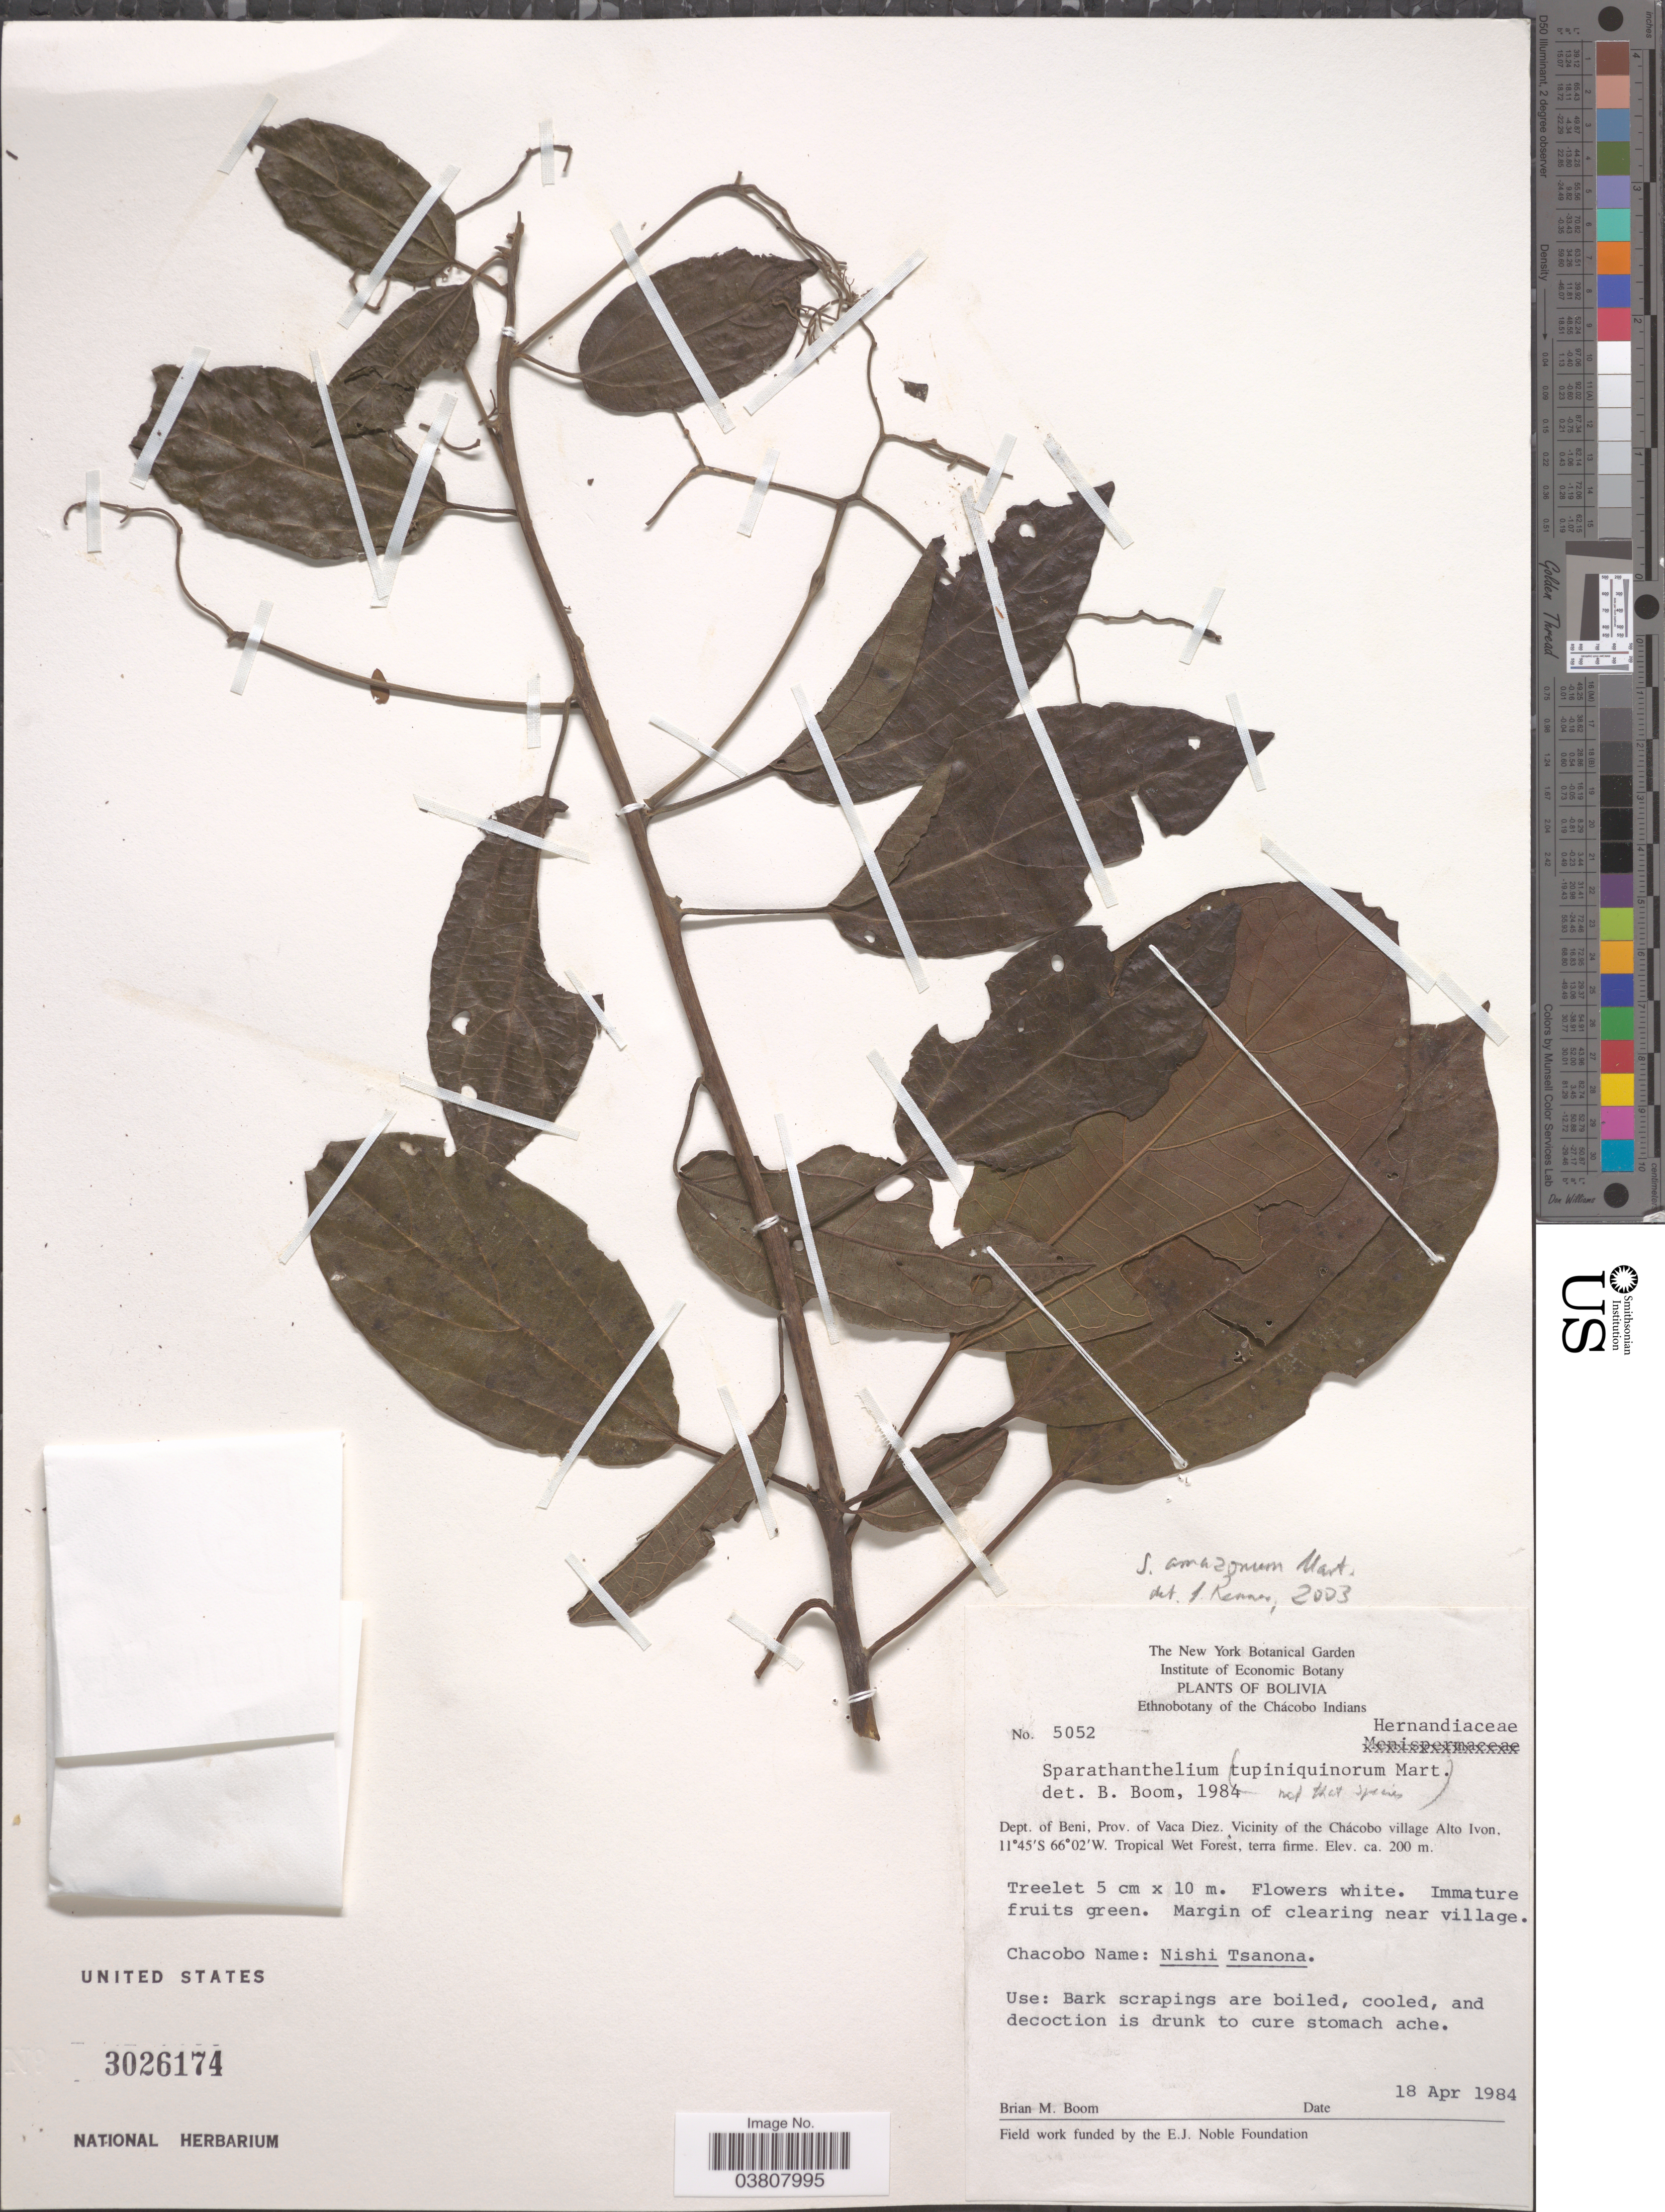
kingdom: Plantae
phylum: Tracheophyta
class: Magnoliopsida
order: Laurales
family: Hernandiaceae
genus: Sparattanthelium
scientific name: Sparattanthelium amazonum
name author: Mart.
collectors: B. M. Boom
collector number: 5052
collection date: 1984-04-18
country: Bolivia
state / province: Beni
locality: Dept. of Beni, Prov. of Vaca Diez. Vicinity of the Chácobo village Alto Ivon.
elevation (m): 200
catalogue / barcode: US 3026174